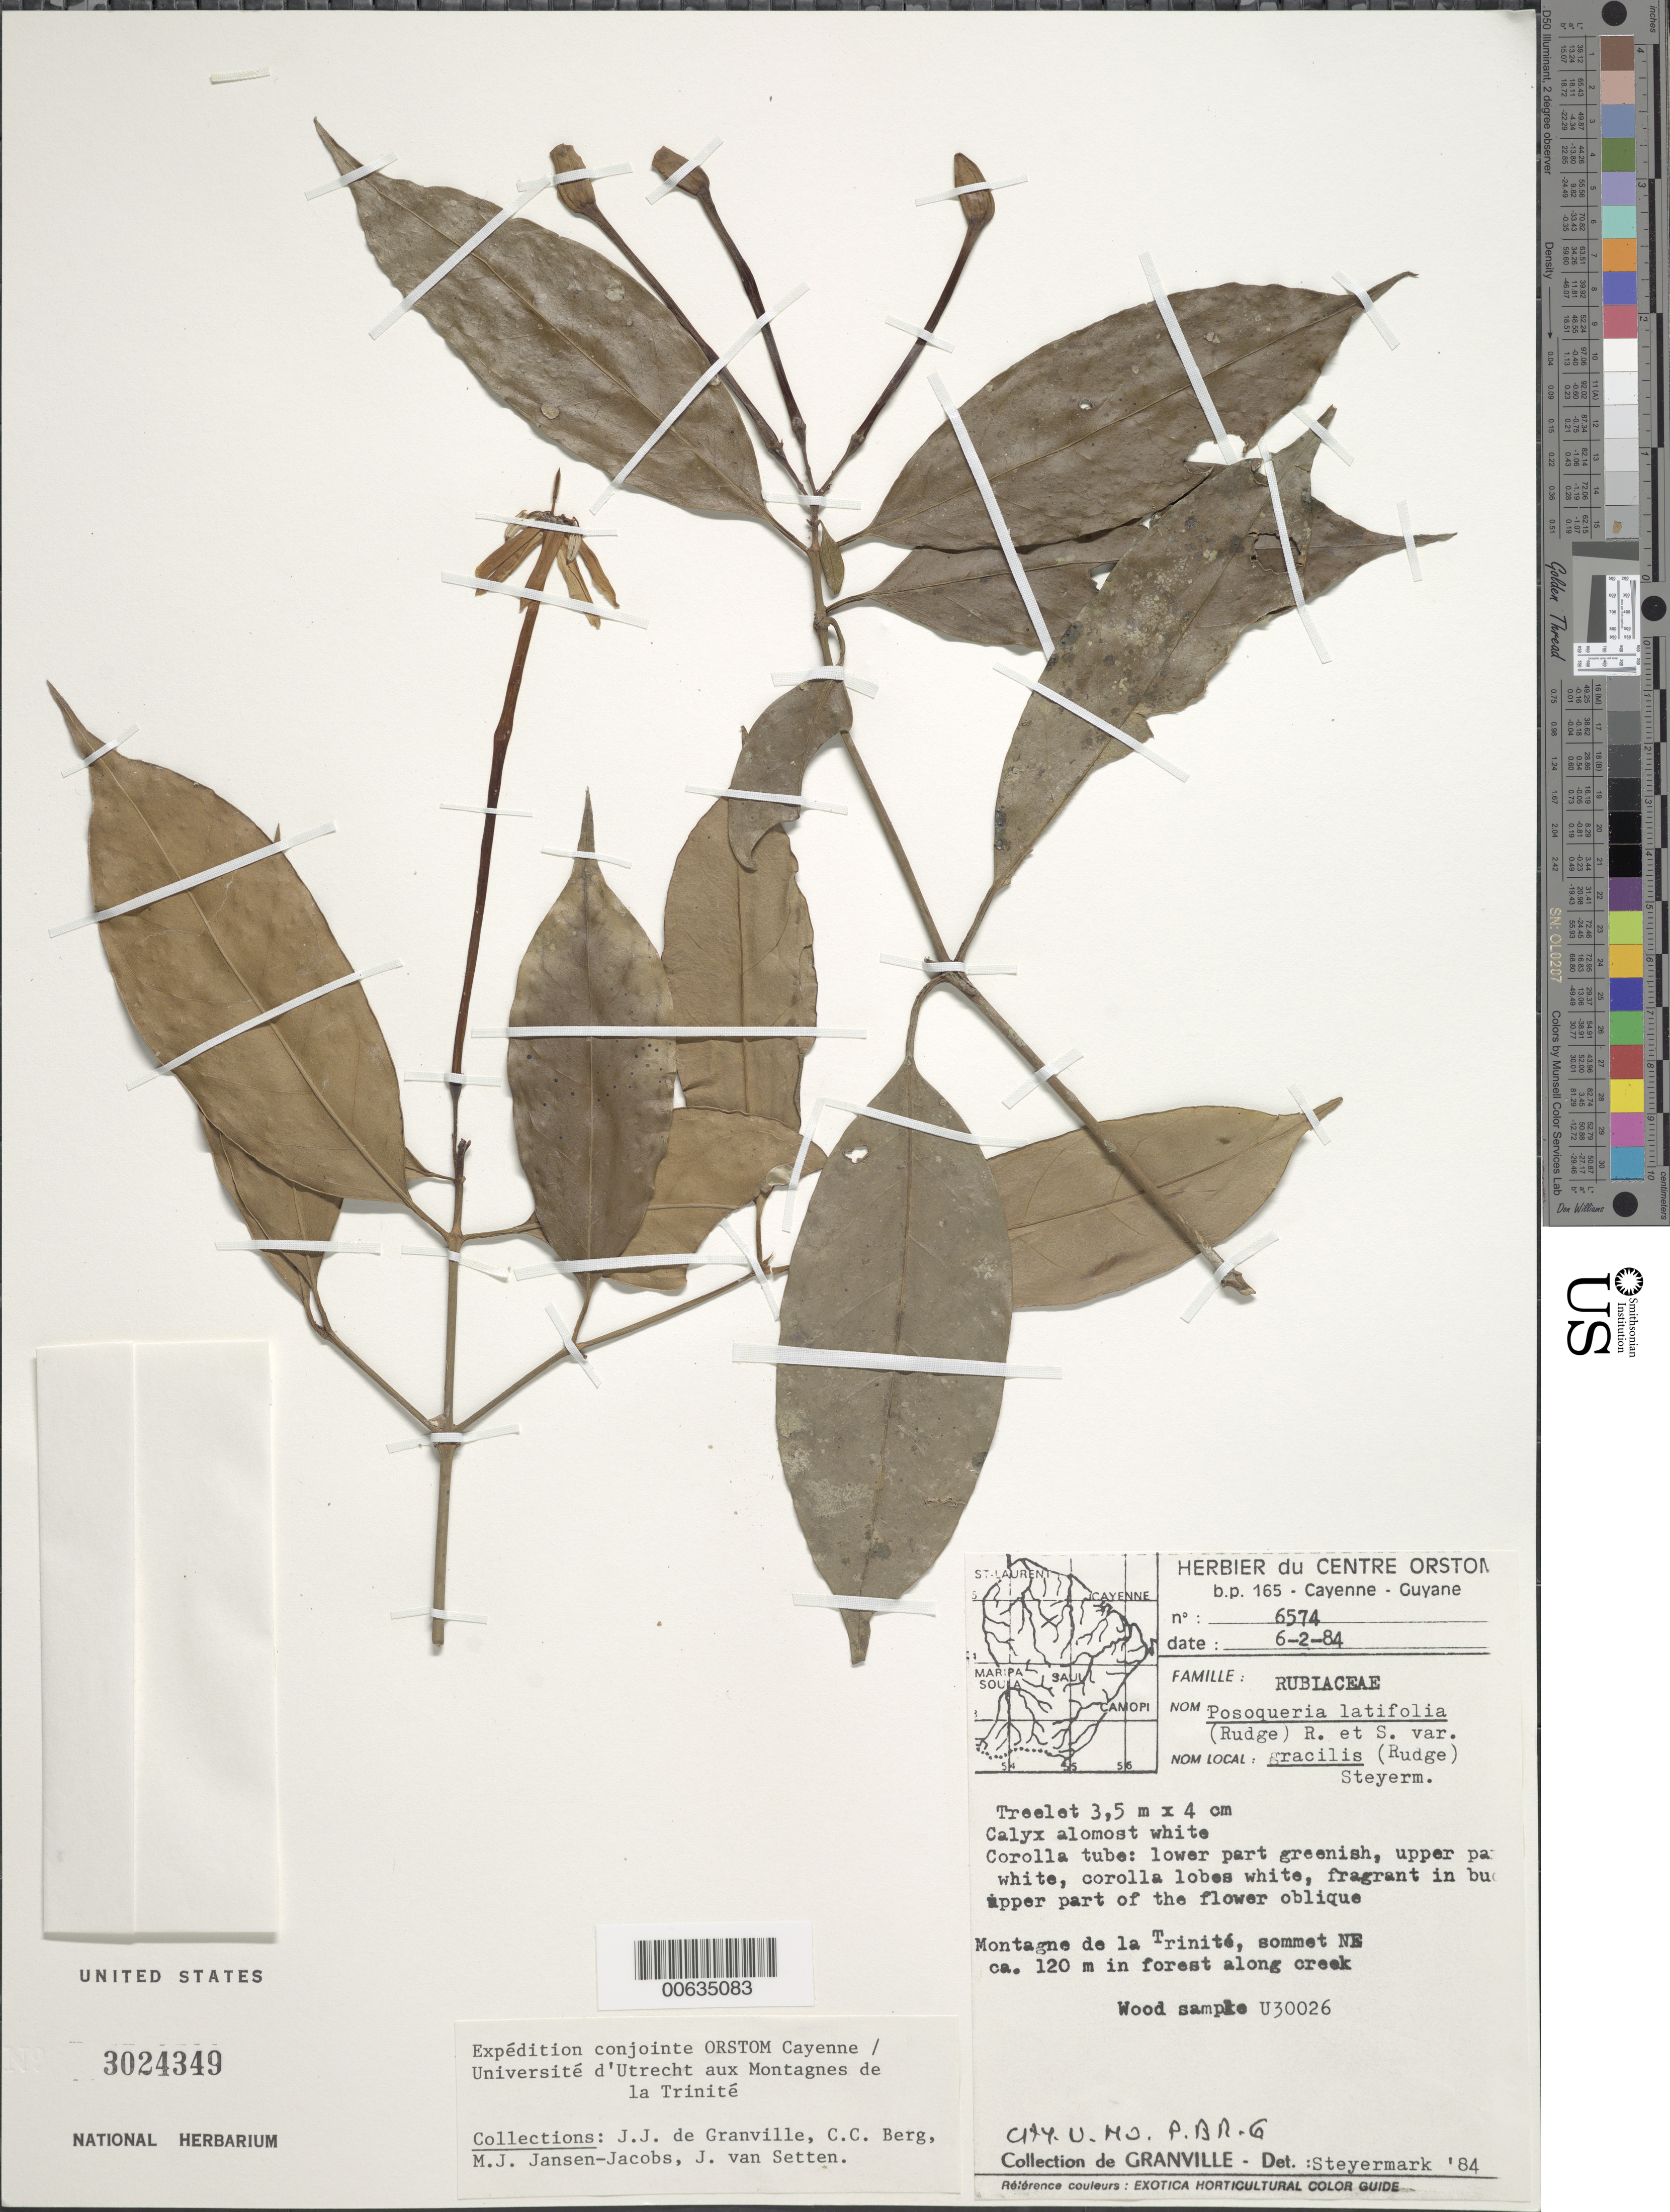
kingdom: Plantae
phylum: Tracheophyta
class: Magnoliopsida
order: Gentianales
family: Rubiaceae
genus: Posoqueria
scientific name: Posoqueria latifolia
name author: (Rudge) Roem. & Schult.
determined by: Steyermark, Julian A., (VEN)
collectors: J.-J. de Granville, C. C. Berg, M. J. Jansen-Jacobs & J. van Setten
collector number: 6574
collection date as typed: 6-Feb-84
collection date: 1984-02-06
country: French Guiana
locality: Montagnes de la Trinité, sommet NE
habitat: Forest along creek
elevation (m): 120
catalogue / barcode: US 3024349